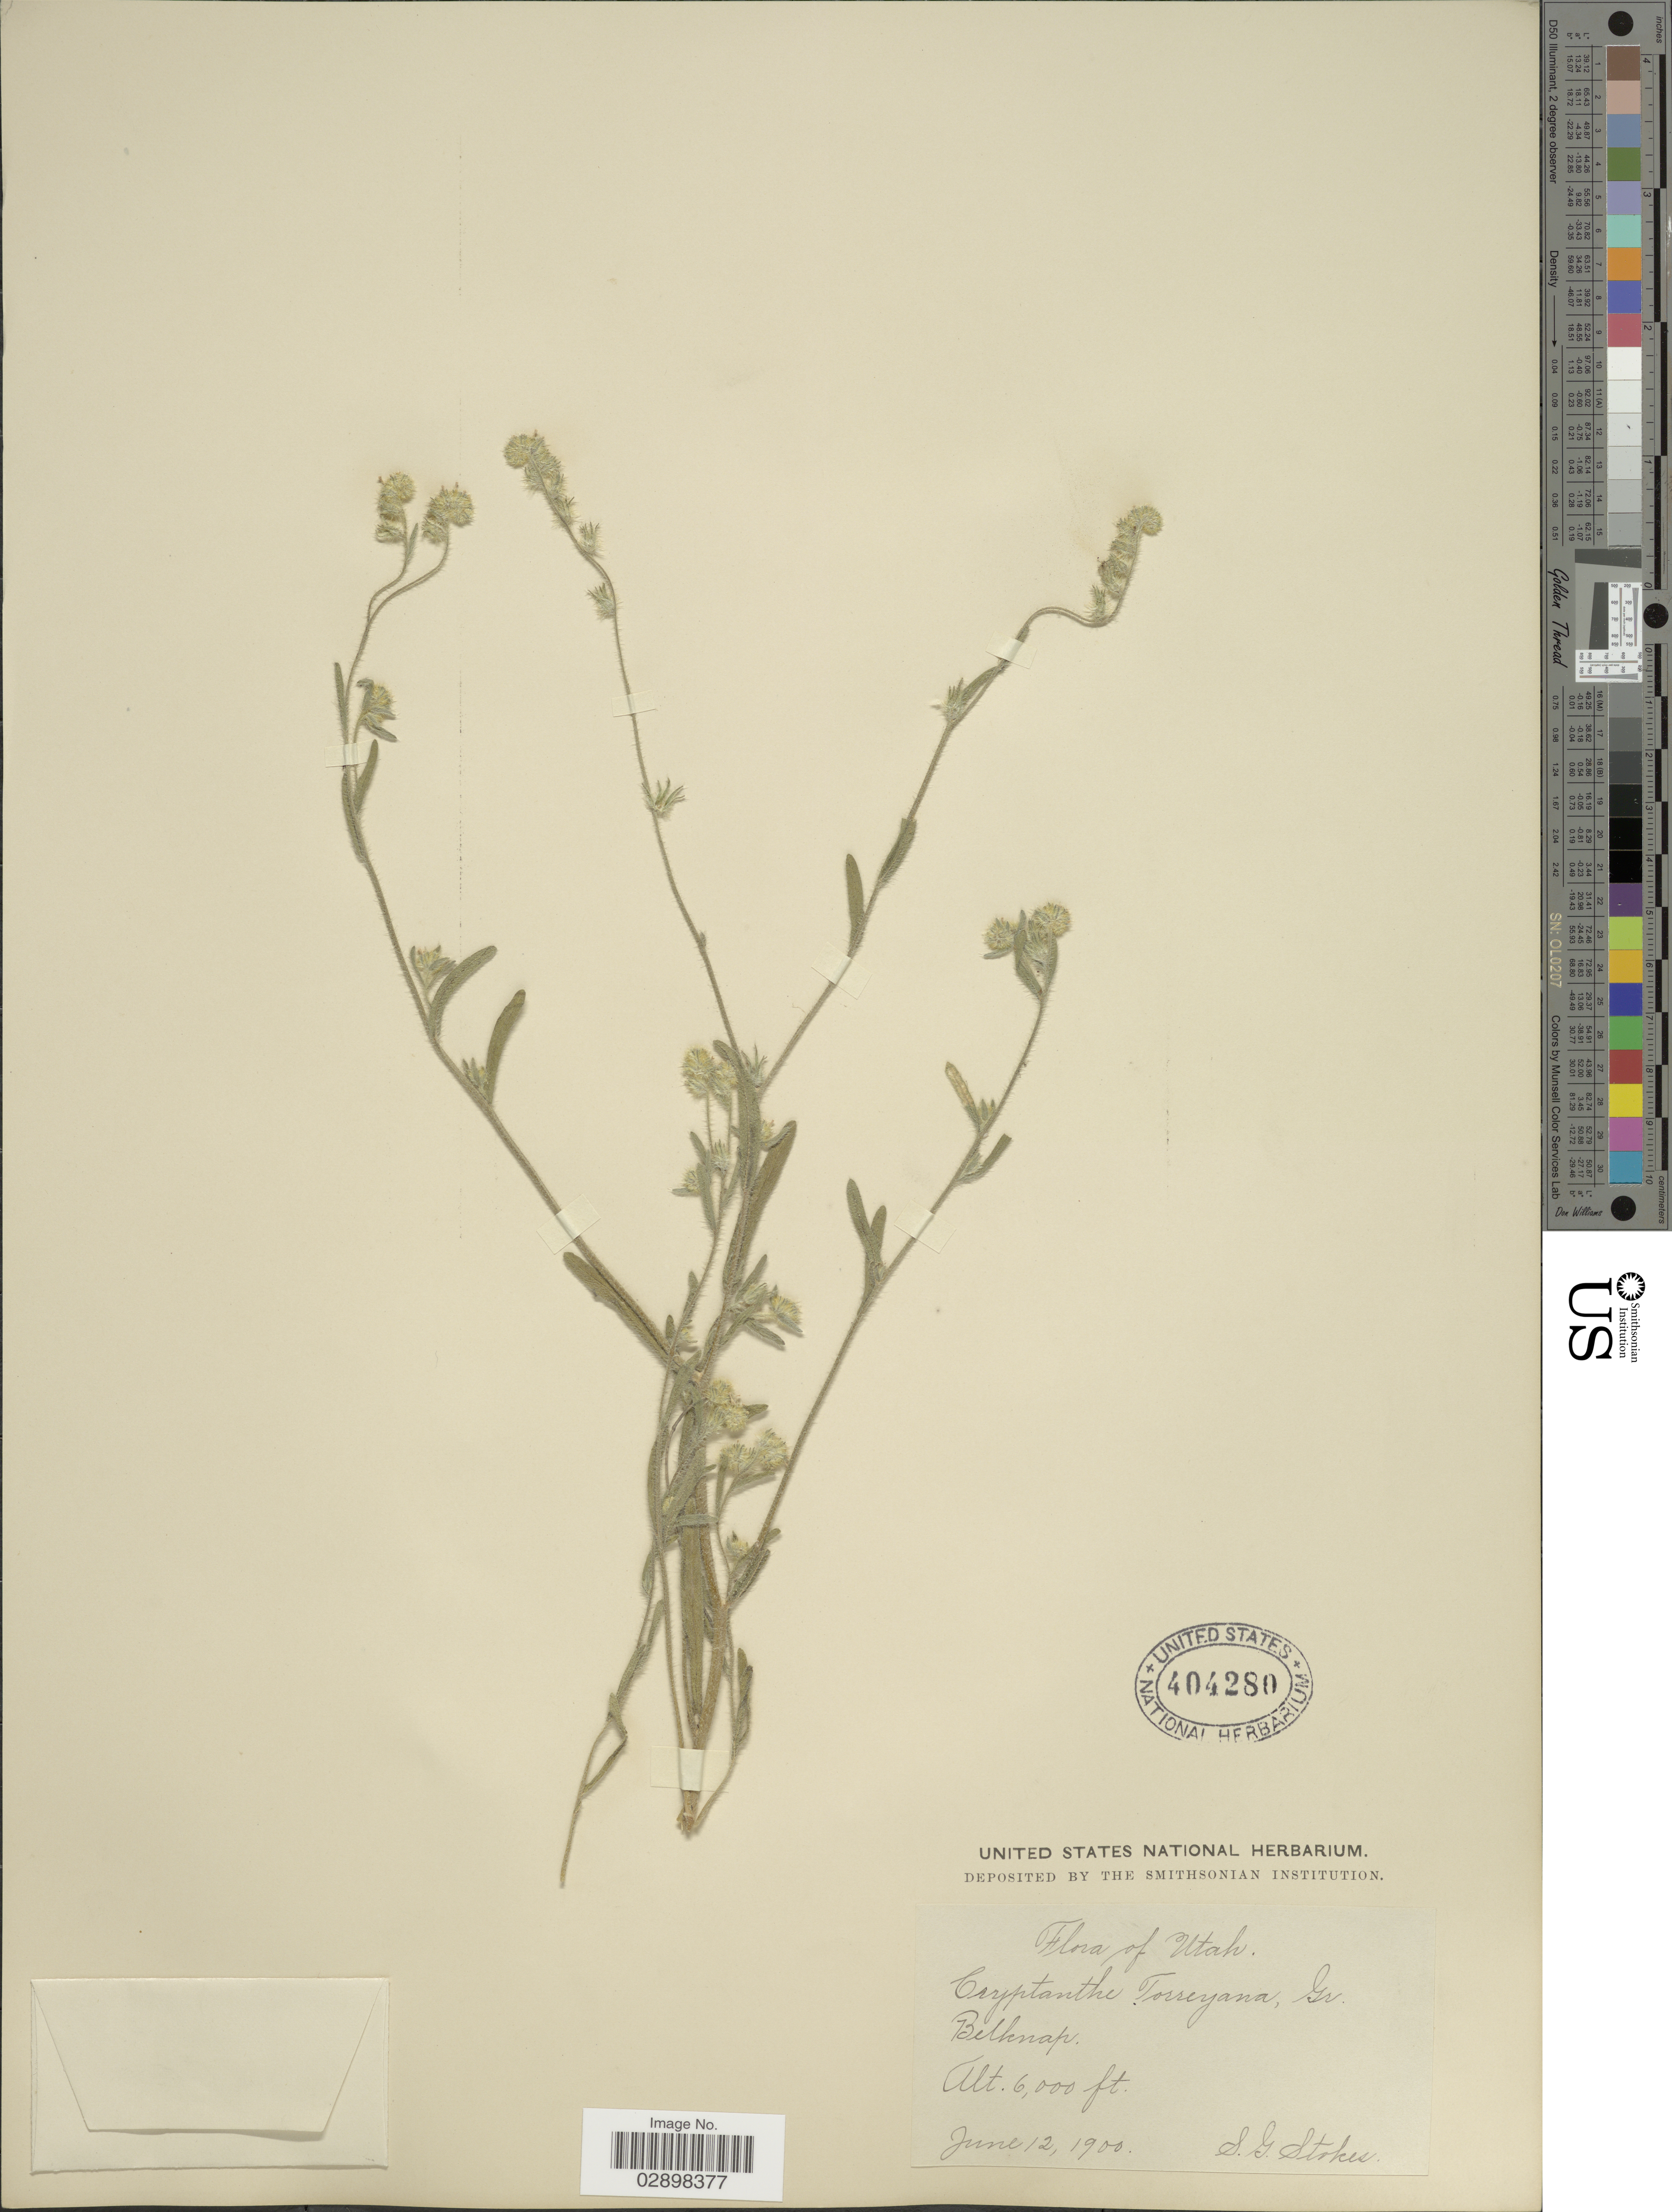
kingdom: Plantae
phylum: Tracheophyta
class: Magnoliopsida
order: Boraginales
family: Boraginaceae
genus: Cryptantha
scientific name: Cryptantha torreyana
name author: (A. Gray) S.W. Greene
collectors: S. G. Stokes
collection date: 1900-06-12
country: United States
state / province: Utah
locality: Belknap.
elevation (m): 1829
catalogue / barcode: US 404280